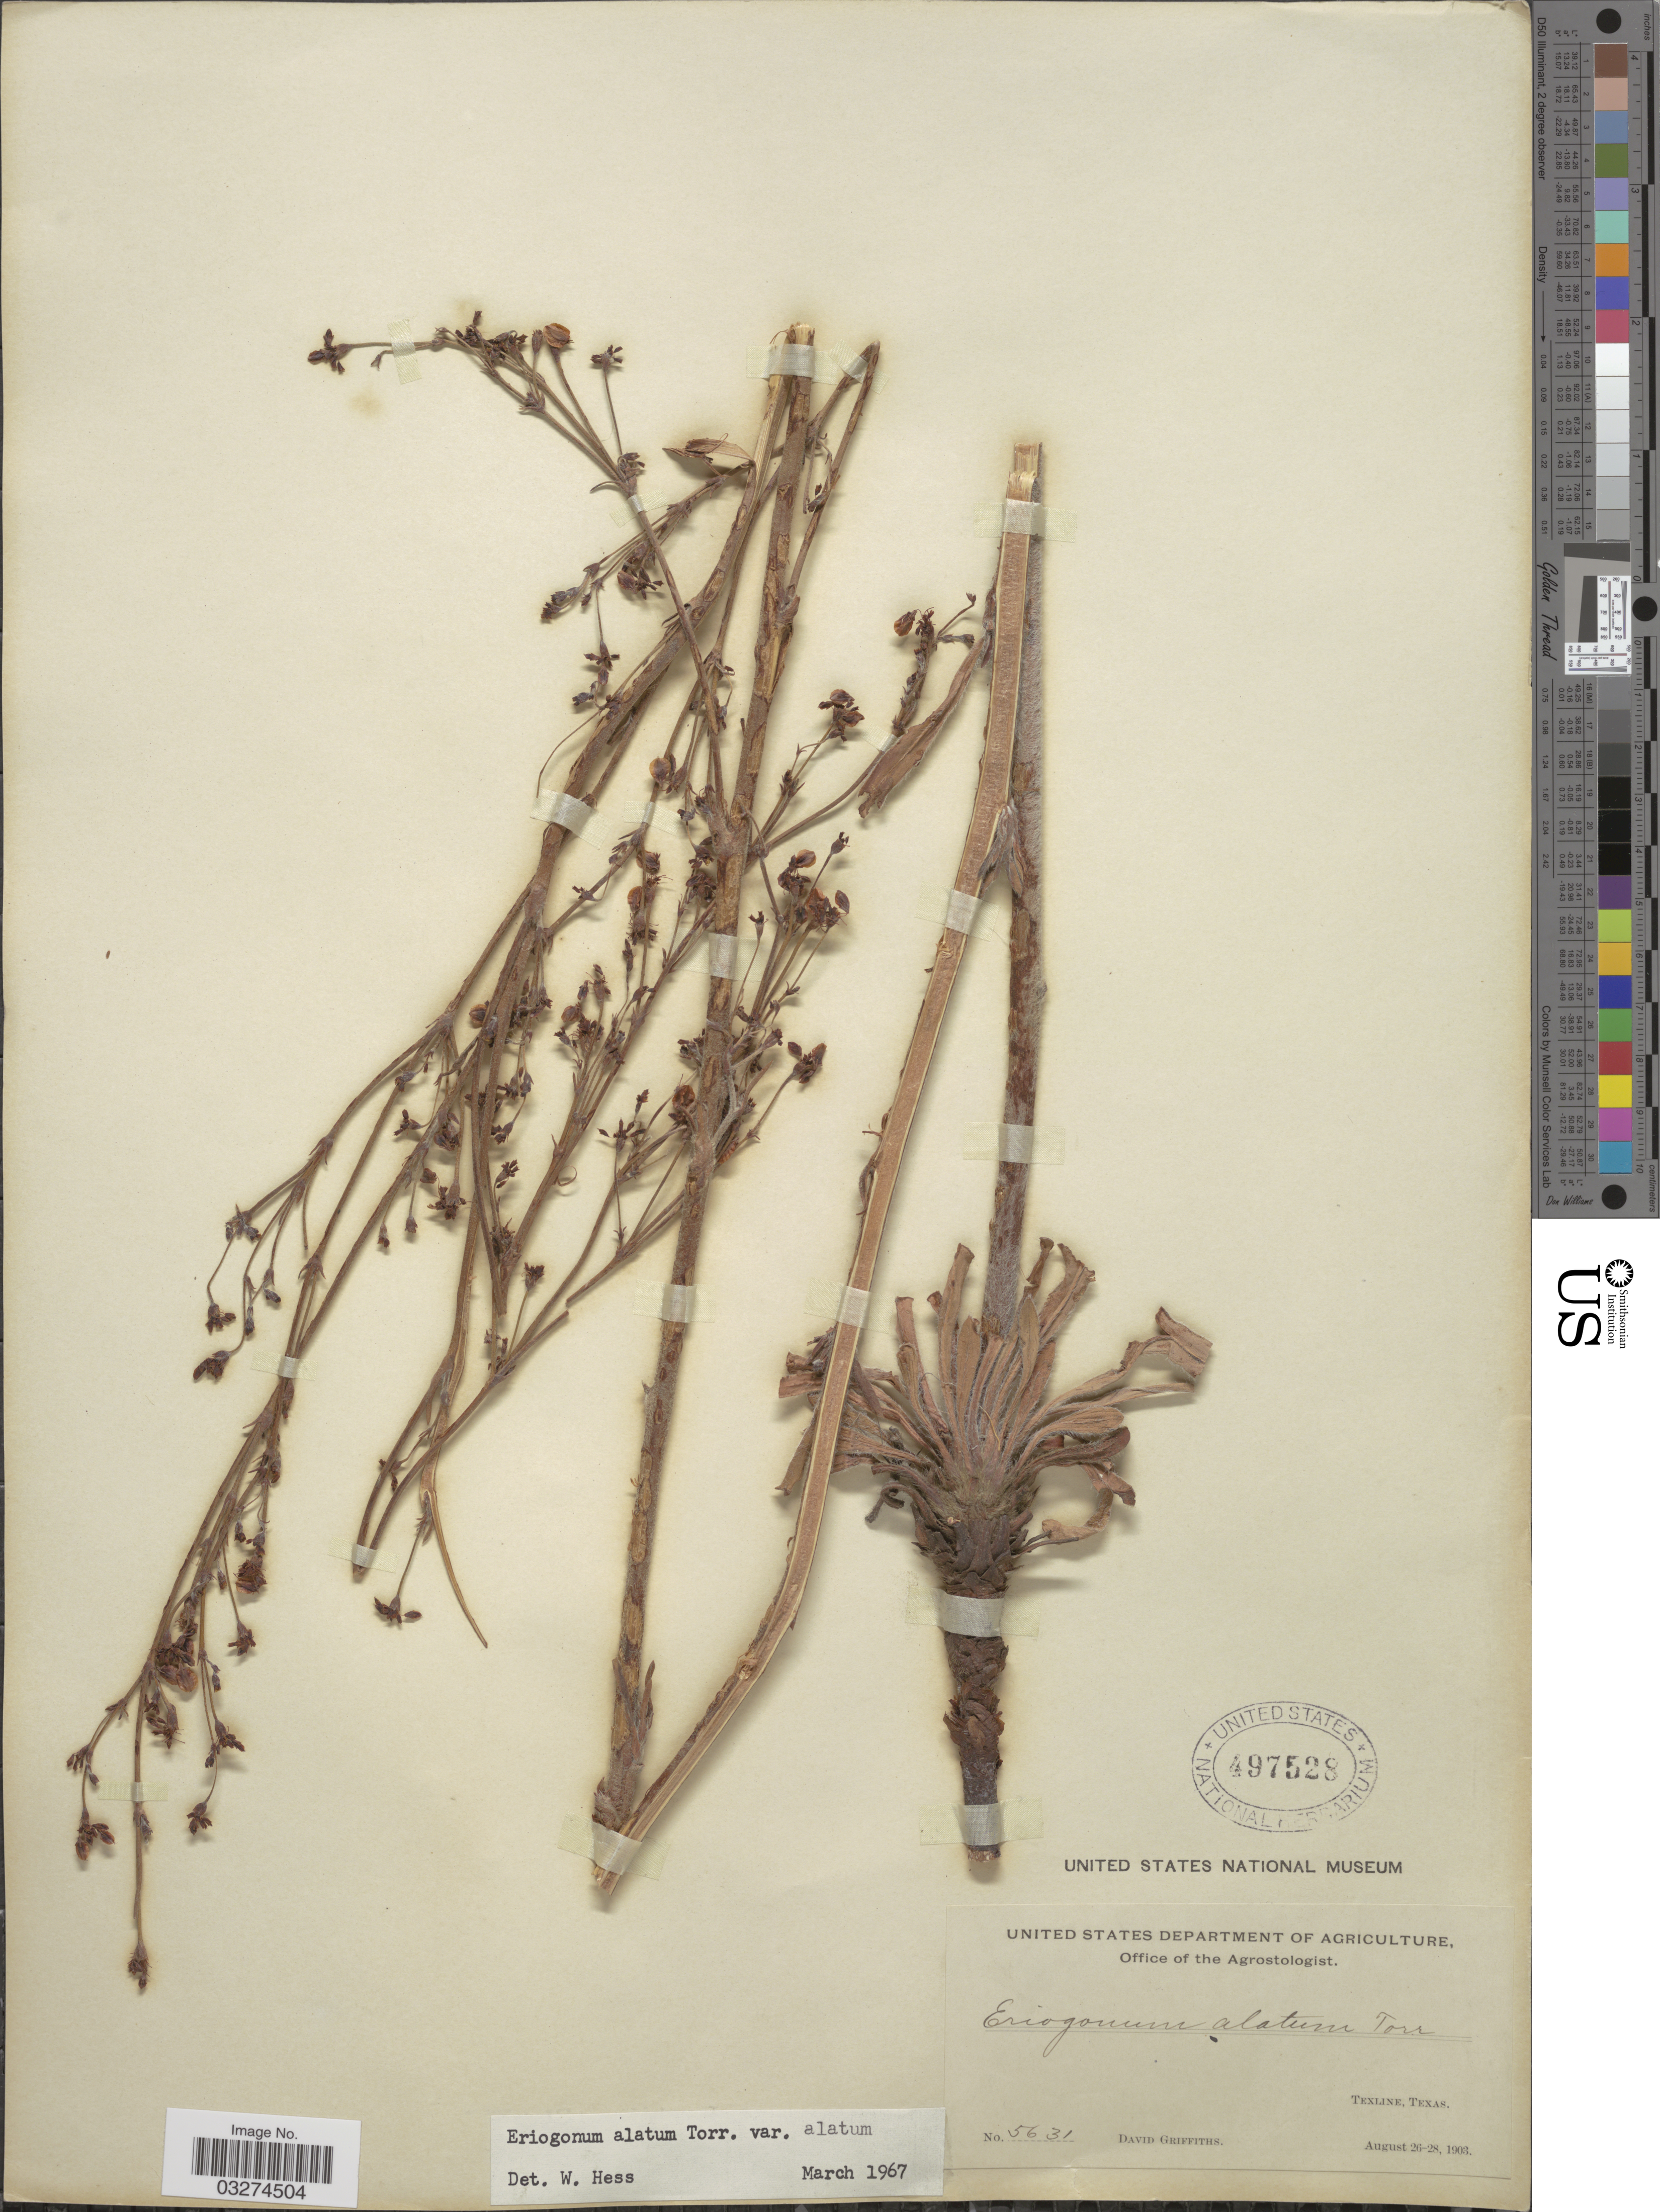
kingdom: Plantae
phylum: Tracheophyta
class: Magnoliopsida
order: Caryophyllales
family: Polygonaceae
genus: Eriogonum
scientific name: Eriogonum alatum var. alatum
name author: Torr.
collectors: D. Griffiths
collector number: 5631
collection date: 1903-08-26/1903-08-28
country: United States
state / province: Texas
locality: Texline.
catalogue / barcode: US 497528